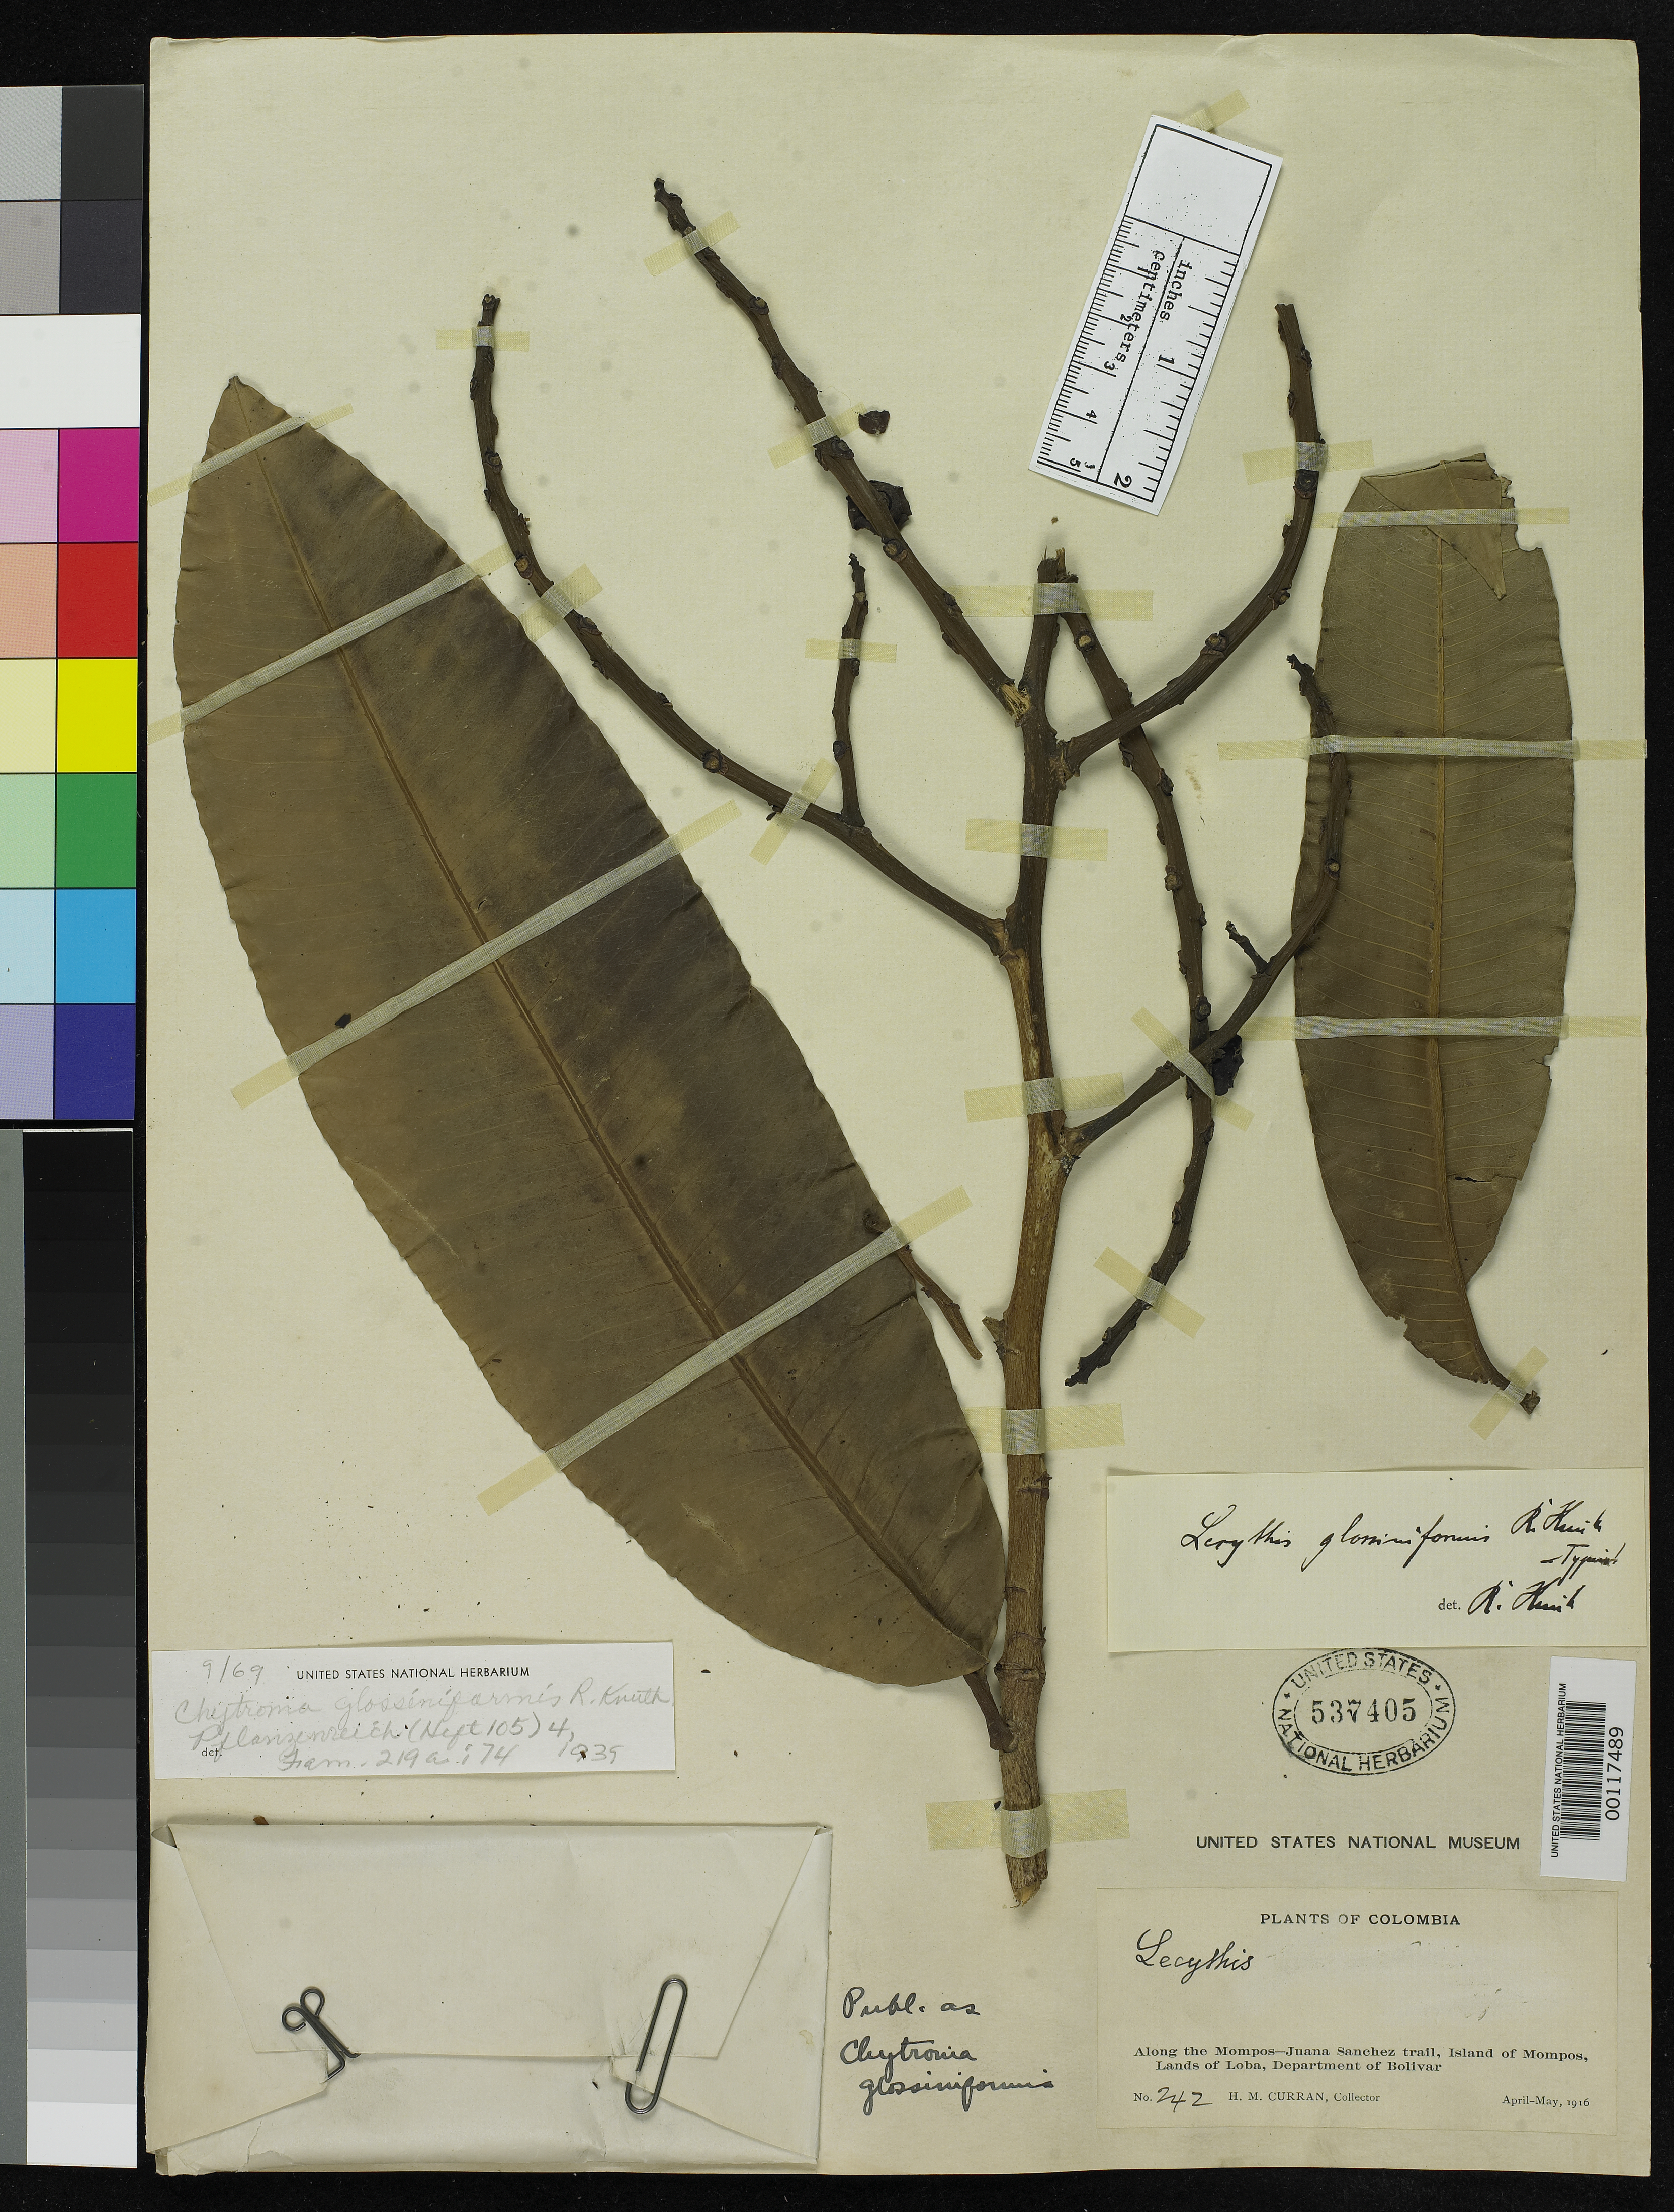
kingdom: Plantae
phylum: Tracheophyta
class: Magnoliopsida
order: Ericales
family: Lecythidaceae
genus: Chytroma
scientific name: Chytroma glossiniformis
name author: R. Knuth in Engl.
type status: Isotype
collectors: H. M. Curran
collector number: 242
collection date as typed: Apr 1916 to -- May 1916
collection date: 1916-04/1916-05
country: Colombia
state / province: Bolívar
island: Momposi Island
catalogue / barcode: US 537405